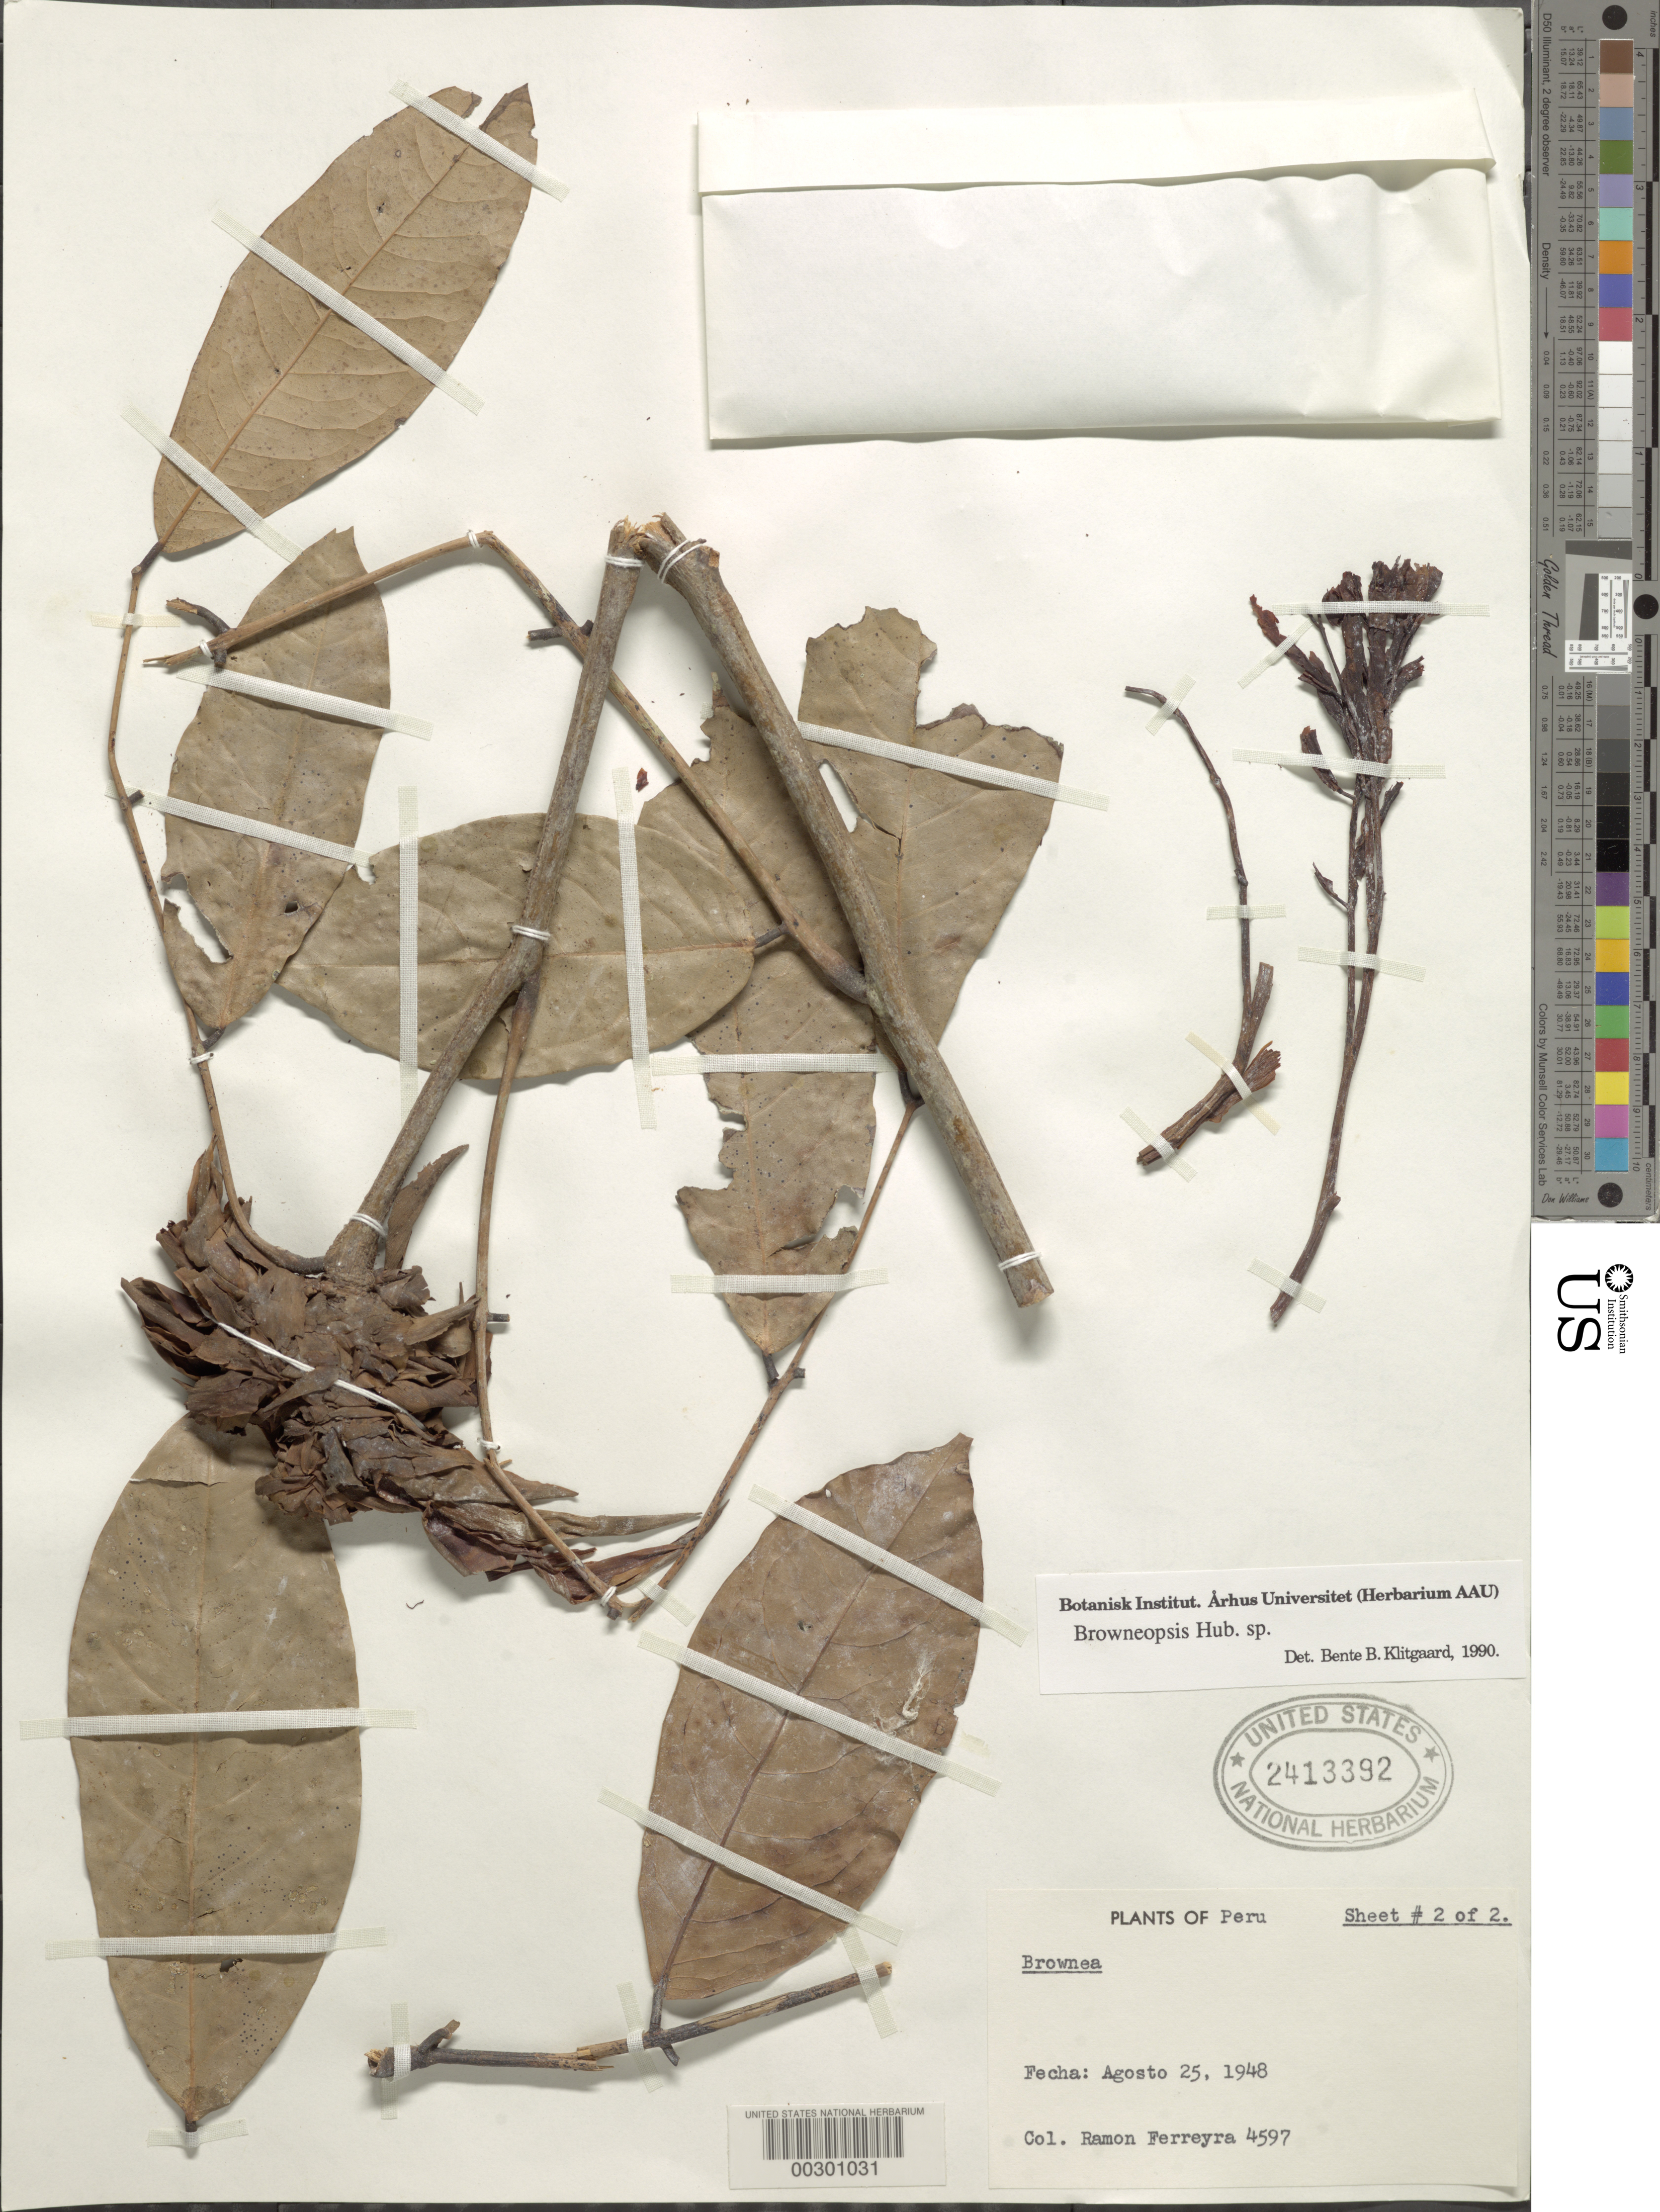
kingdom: Plantae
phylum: Tracheophyta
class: Magnoliopsida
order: Fabales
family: Fabaceae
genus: Browneopsis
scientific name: Browneopsis sp.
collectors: R. A. Ferreyra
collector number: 4597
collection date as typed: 25 Aug 1948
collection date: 1948-08-25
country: Peru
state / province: San Martín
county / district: Huallaga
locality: Angashyacu, 10 km n of juanjui, right bank of the rio huallaga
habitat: Tropical forest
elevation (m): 300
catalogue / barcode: US 2413392